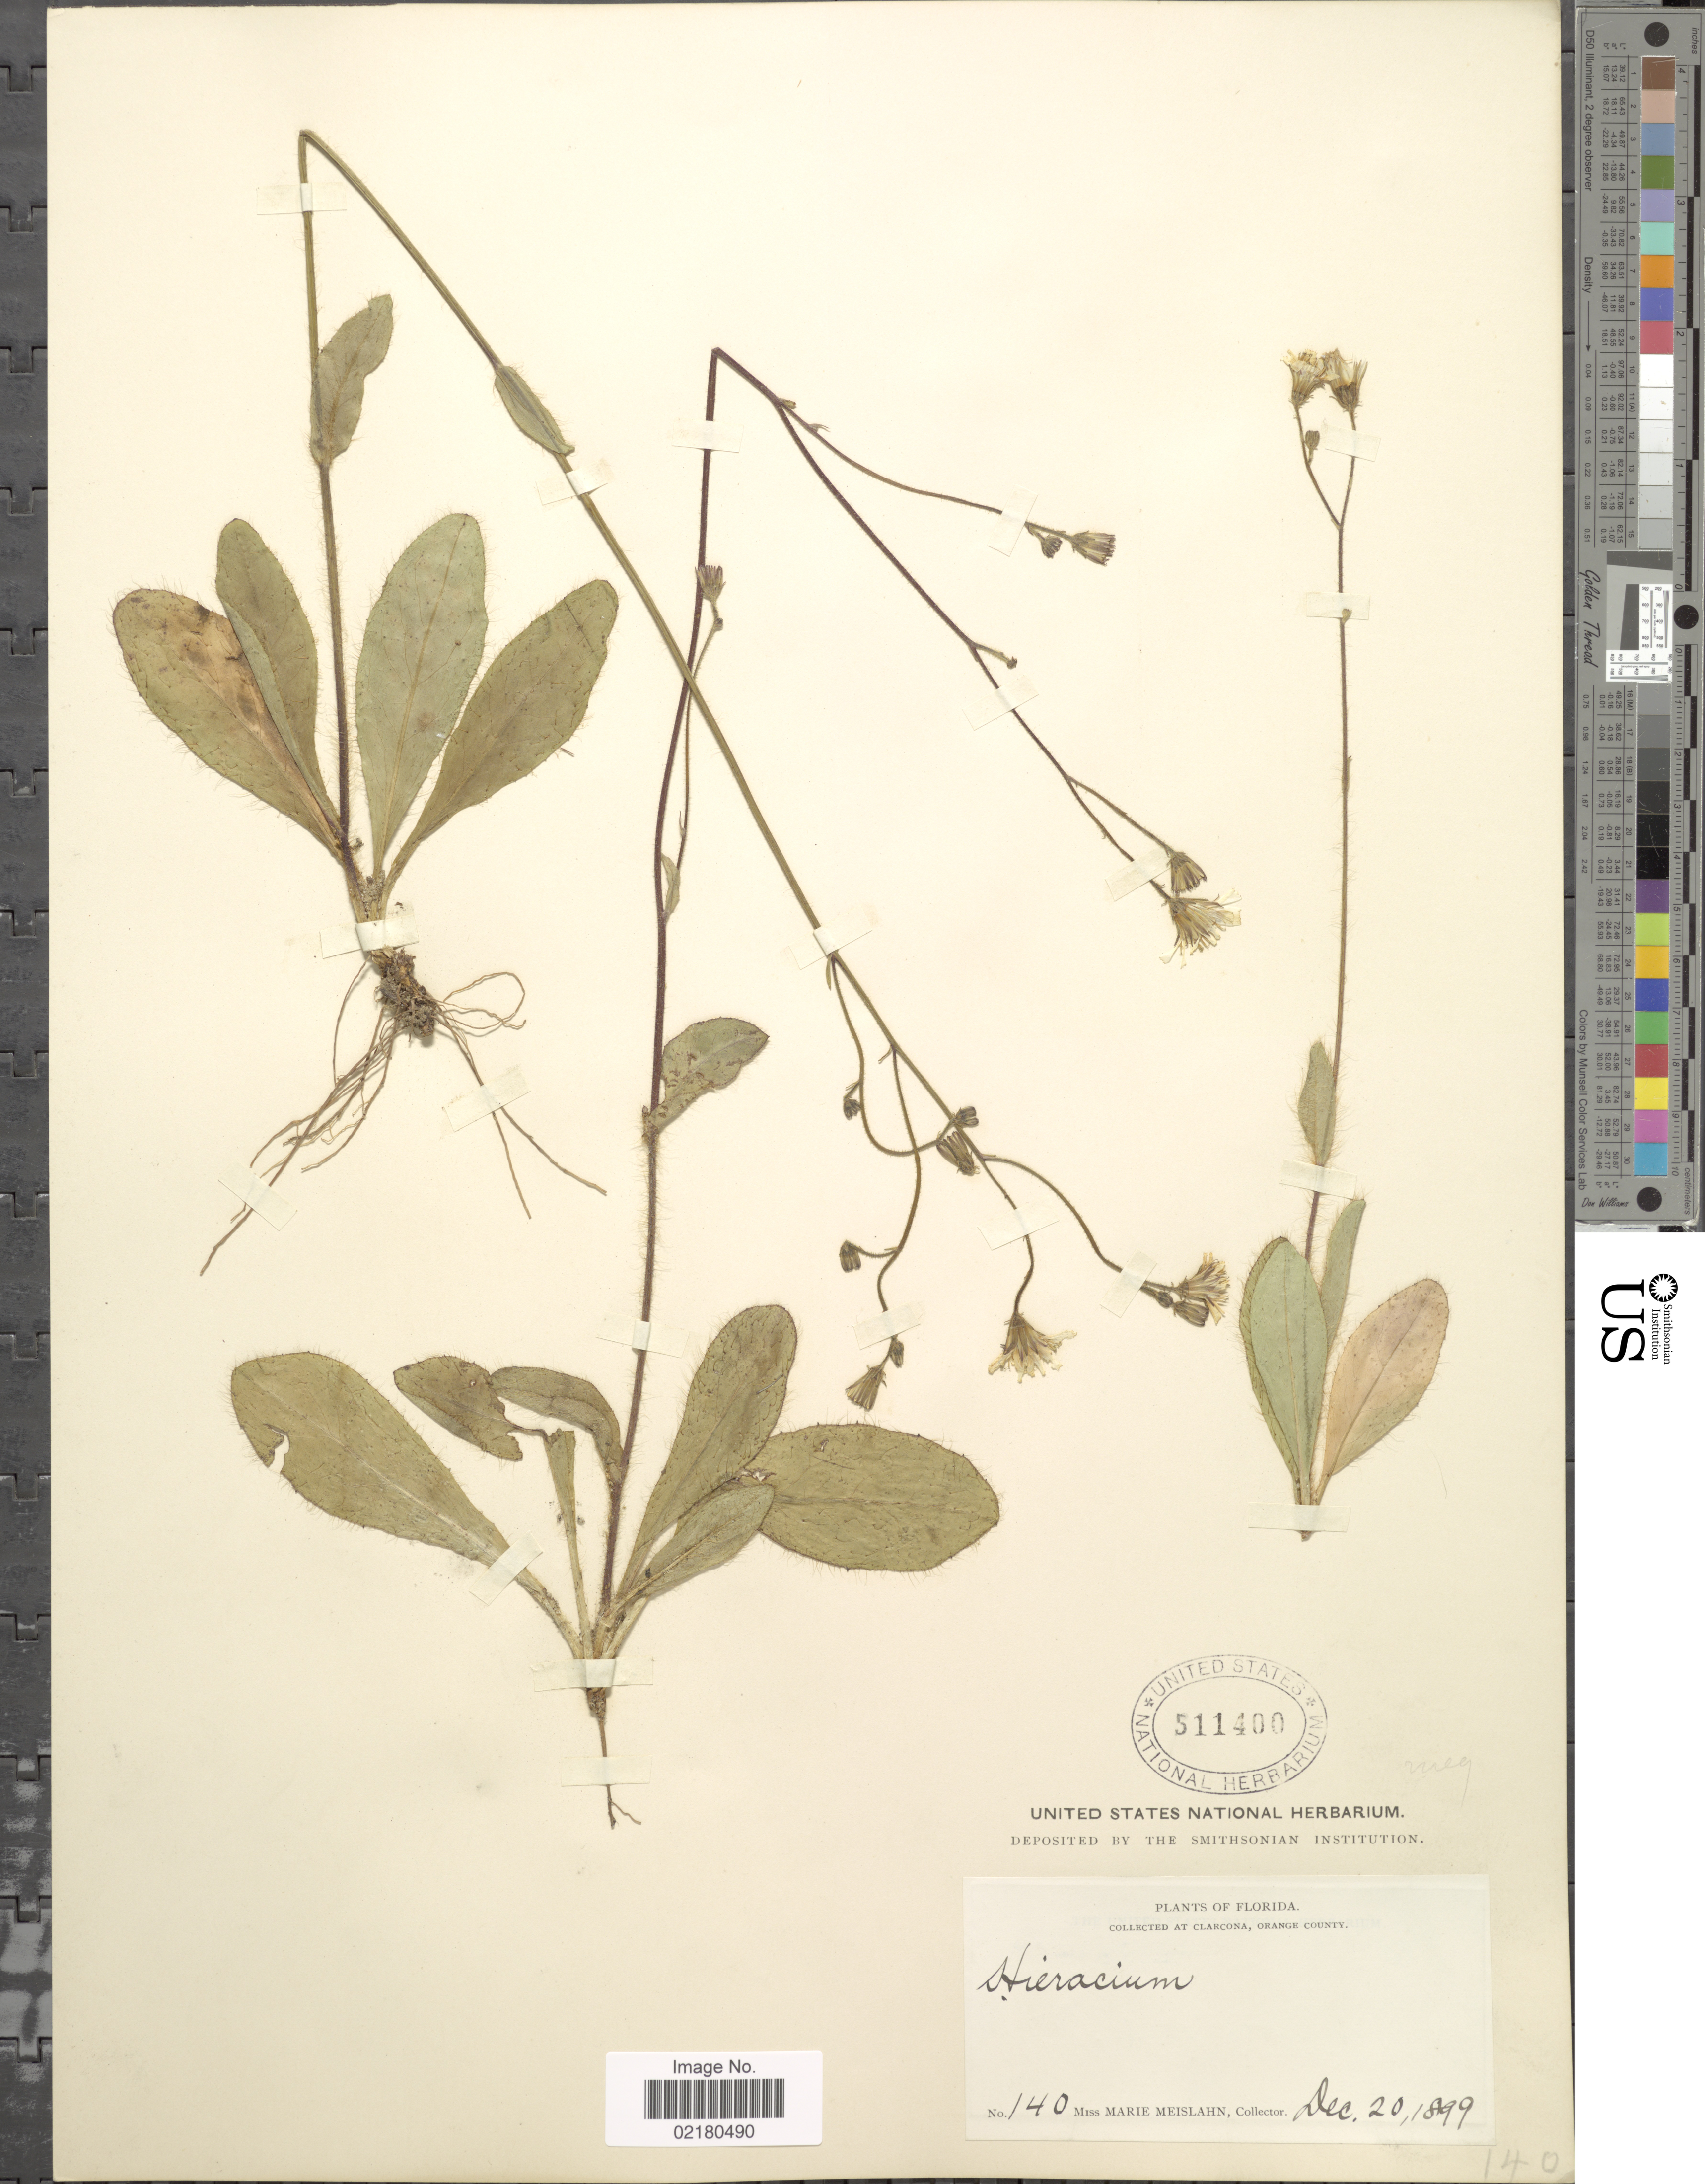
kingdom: Plantae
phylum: Tracheophyta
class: Magnoliopsida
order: Asterales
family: Asteraceae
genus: Hieracium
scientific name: Hieracium megacephalon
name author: Nash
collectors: M. Meislahn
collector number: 140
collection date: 1899-12-02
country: United States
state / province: Florida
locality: Clarcona, Orange County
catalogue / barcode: US 511400